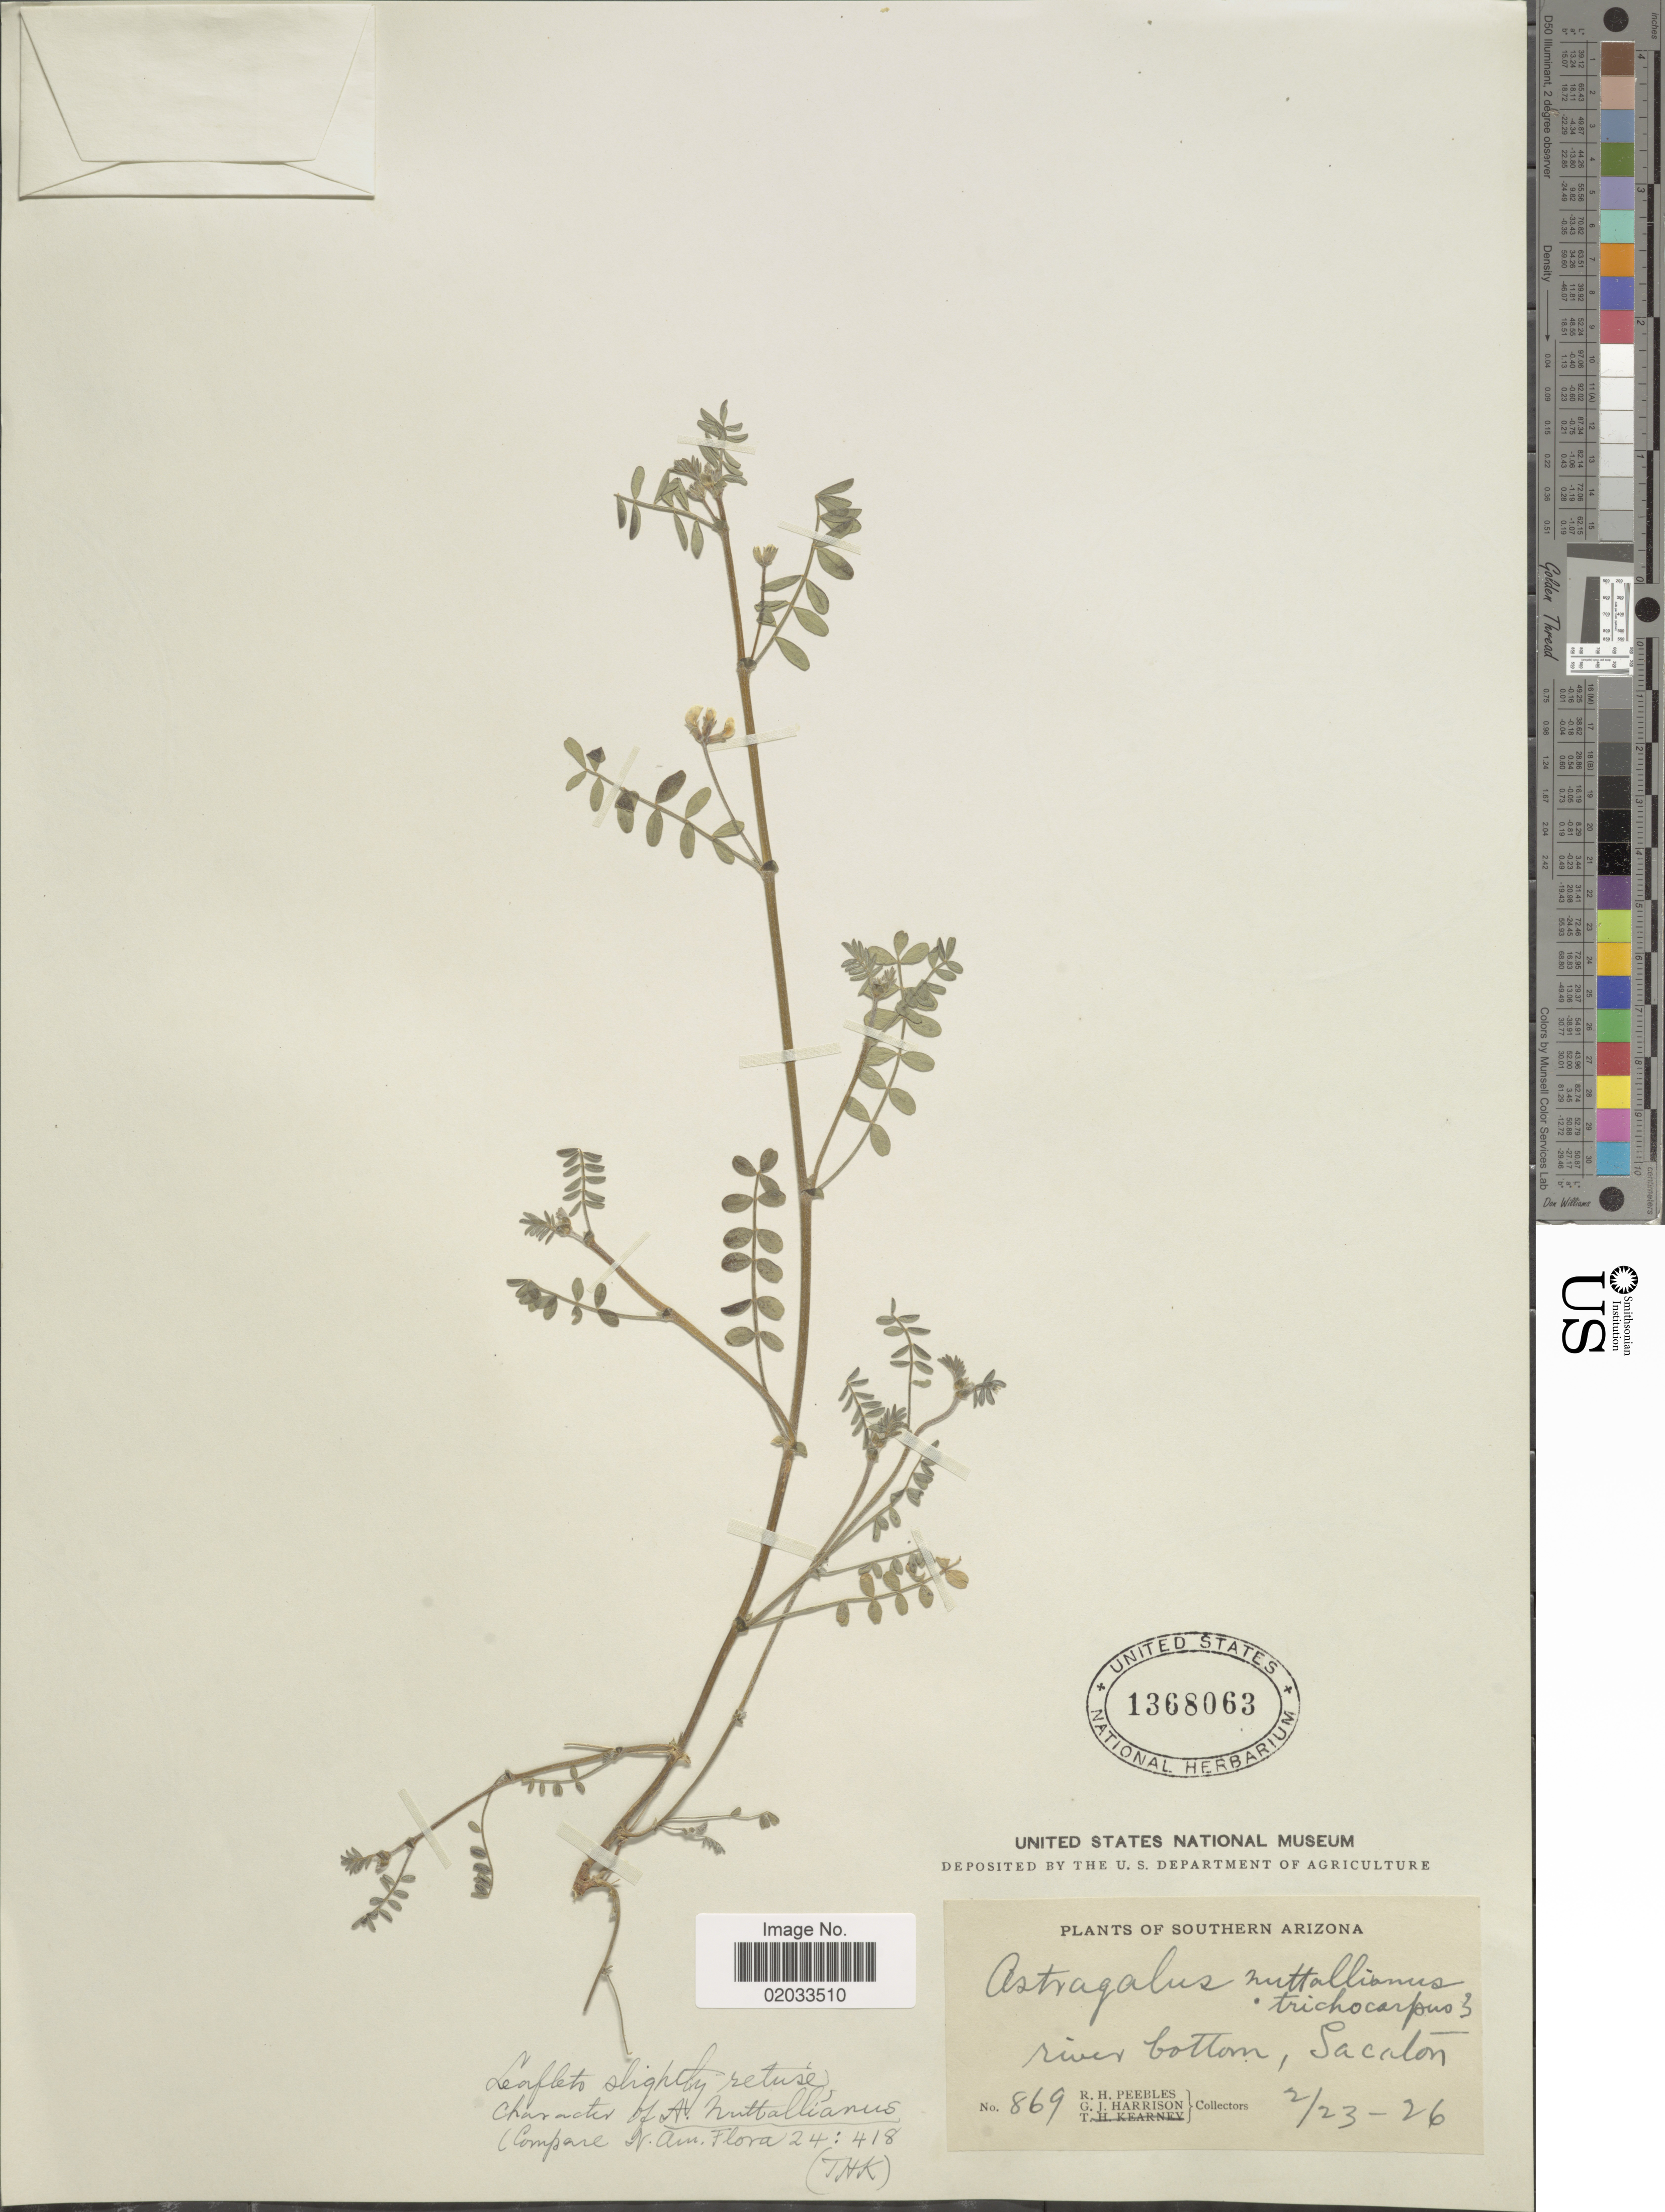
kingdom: Plantae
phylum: Tracheophyta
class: Magnoliopsida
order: Fabales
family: Fabaceae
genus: Astragalus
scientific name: Astragalus emoryanus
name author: (Rydb.) Cory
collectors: R. H. Peebles & G. J. Harrison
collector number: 869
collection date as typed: Transcribed d/m/y: 23/2/26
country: United States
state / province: Arizona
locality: Southern Arizona, river bottom, Sacaton.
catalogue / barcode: US 1368063